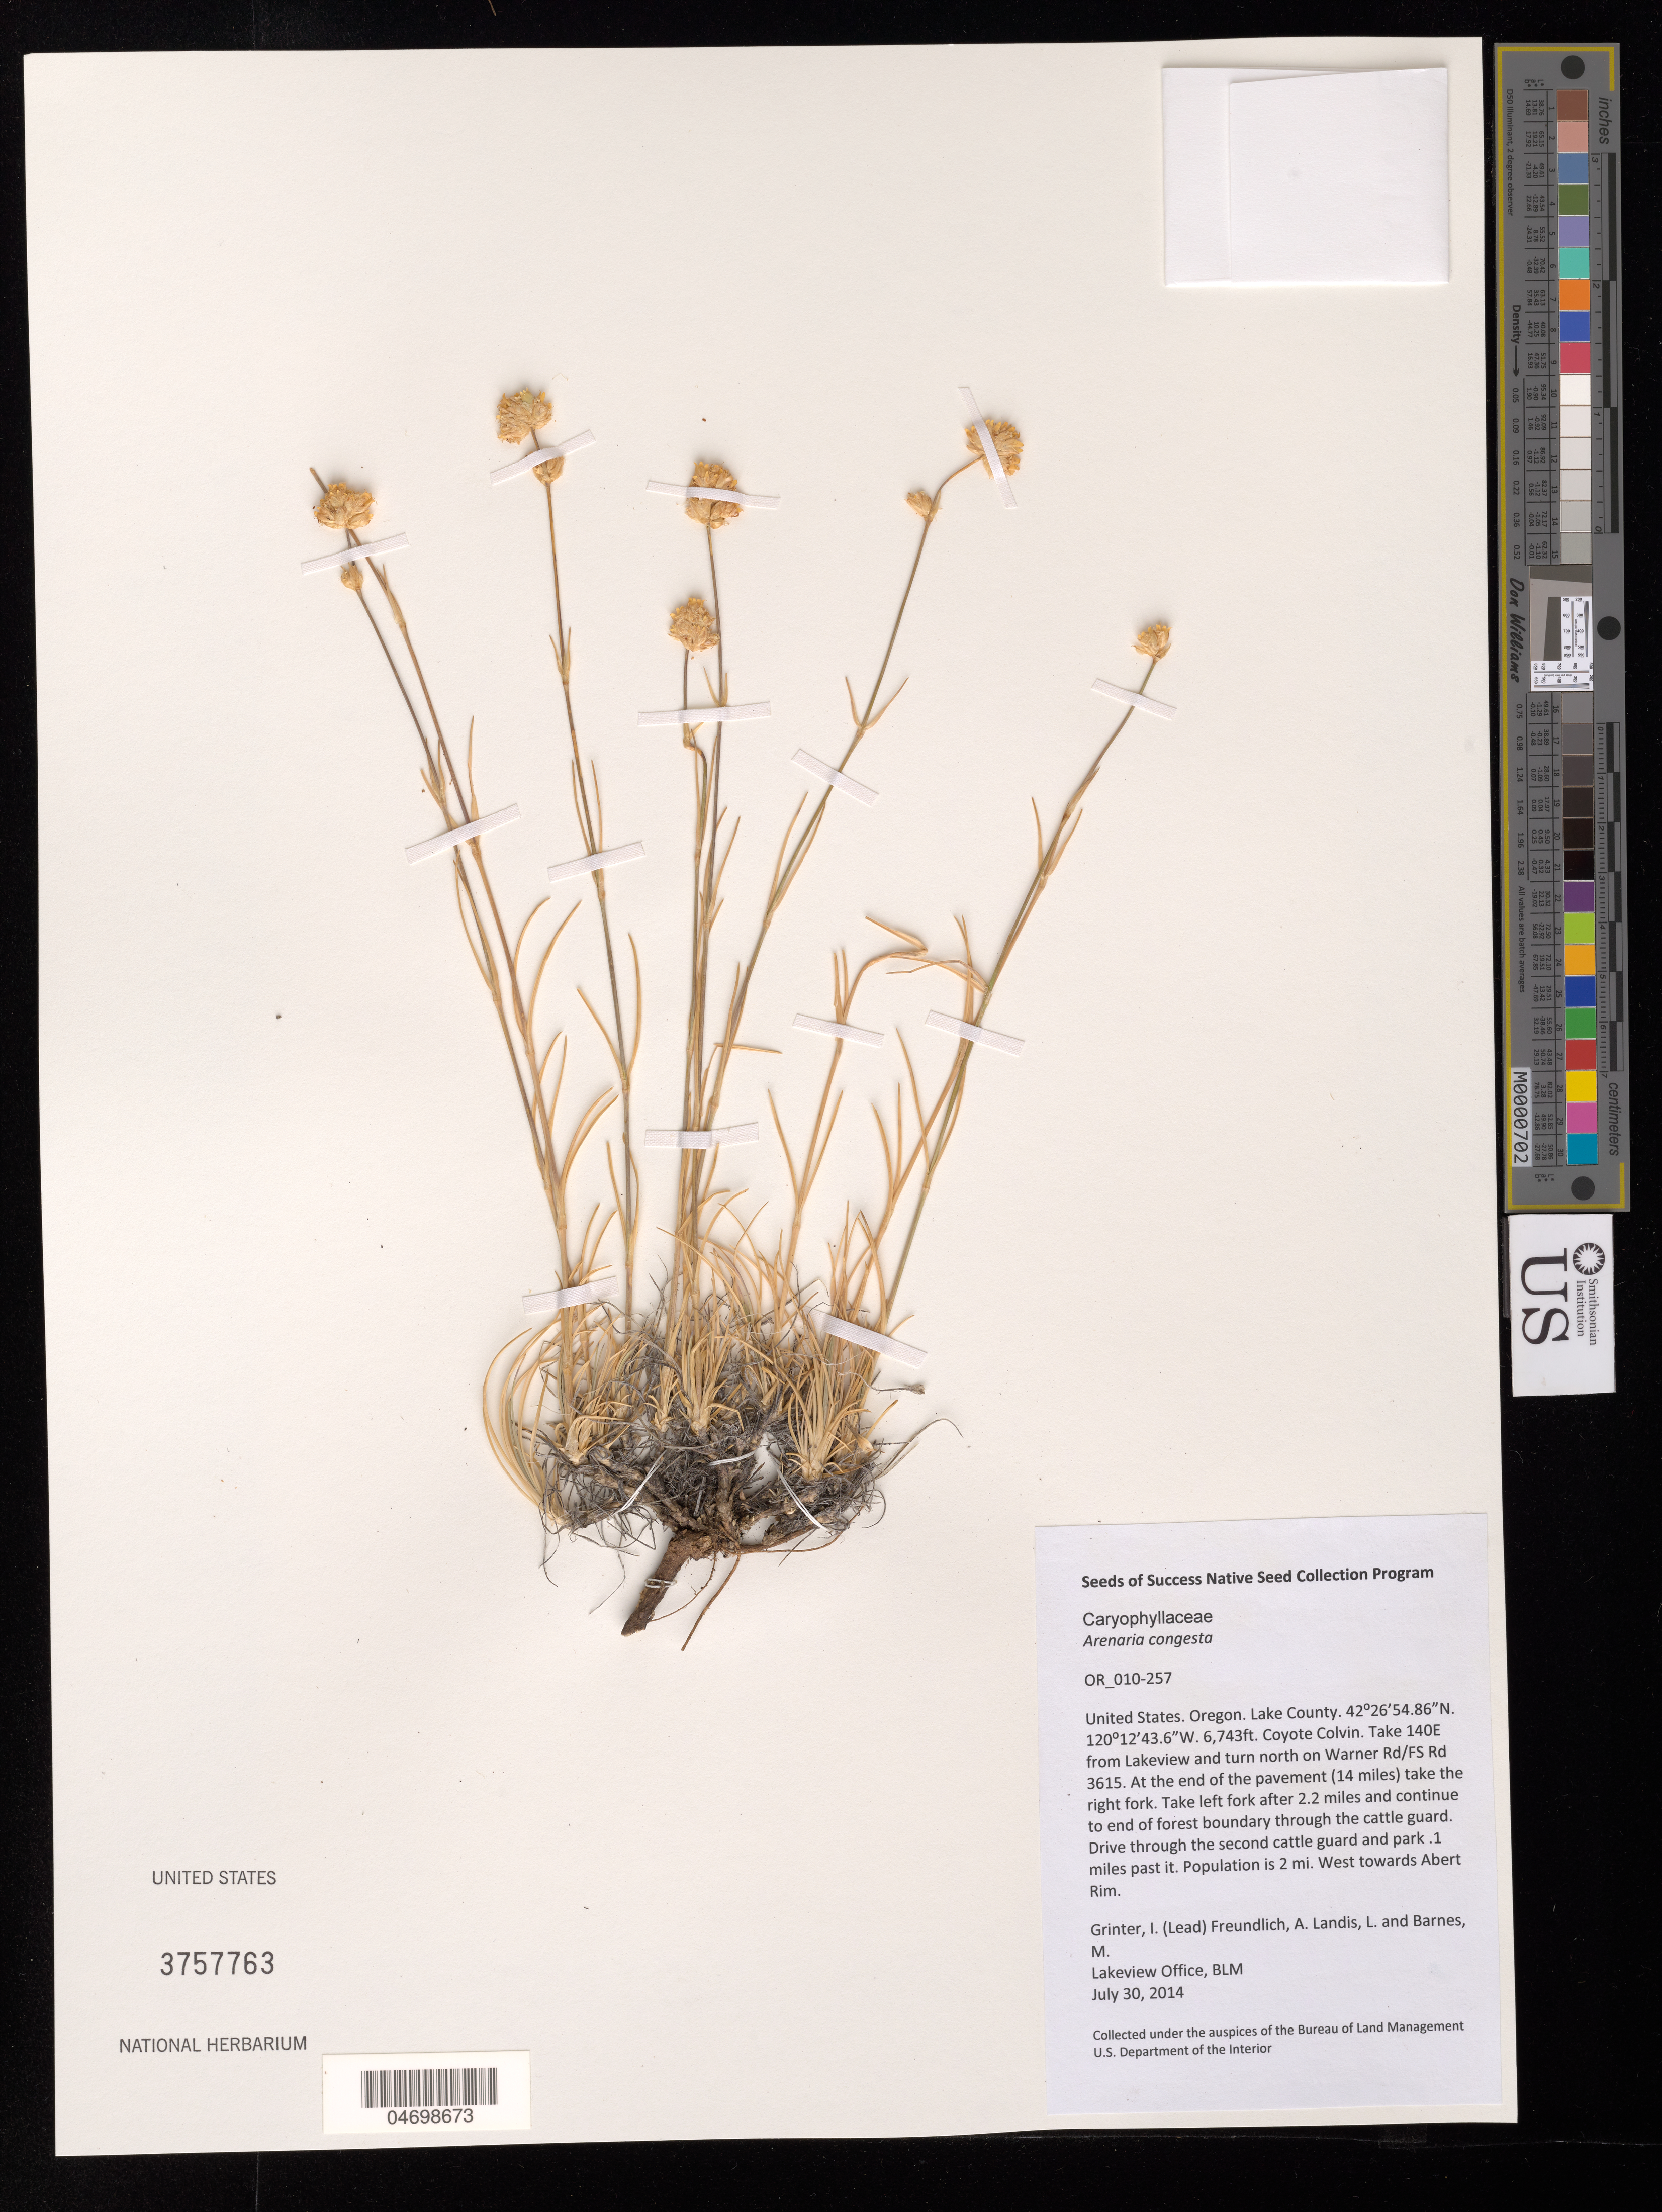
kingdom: Plantae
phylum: Tracheophyta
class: Magnoliopsida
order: Caryophyllales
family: Caryophyllaceae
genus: Arenaria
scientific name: Arenaria congesta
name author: Nutt.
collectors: I. Grinter, A. Freundlich, L. Landis & M. Barnes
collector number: OR010-257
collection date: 2014-07-30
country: United States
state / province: Oregon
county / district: Lake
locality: Coyote Colvin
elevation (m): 2055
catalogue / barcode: US 3757763